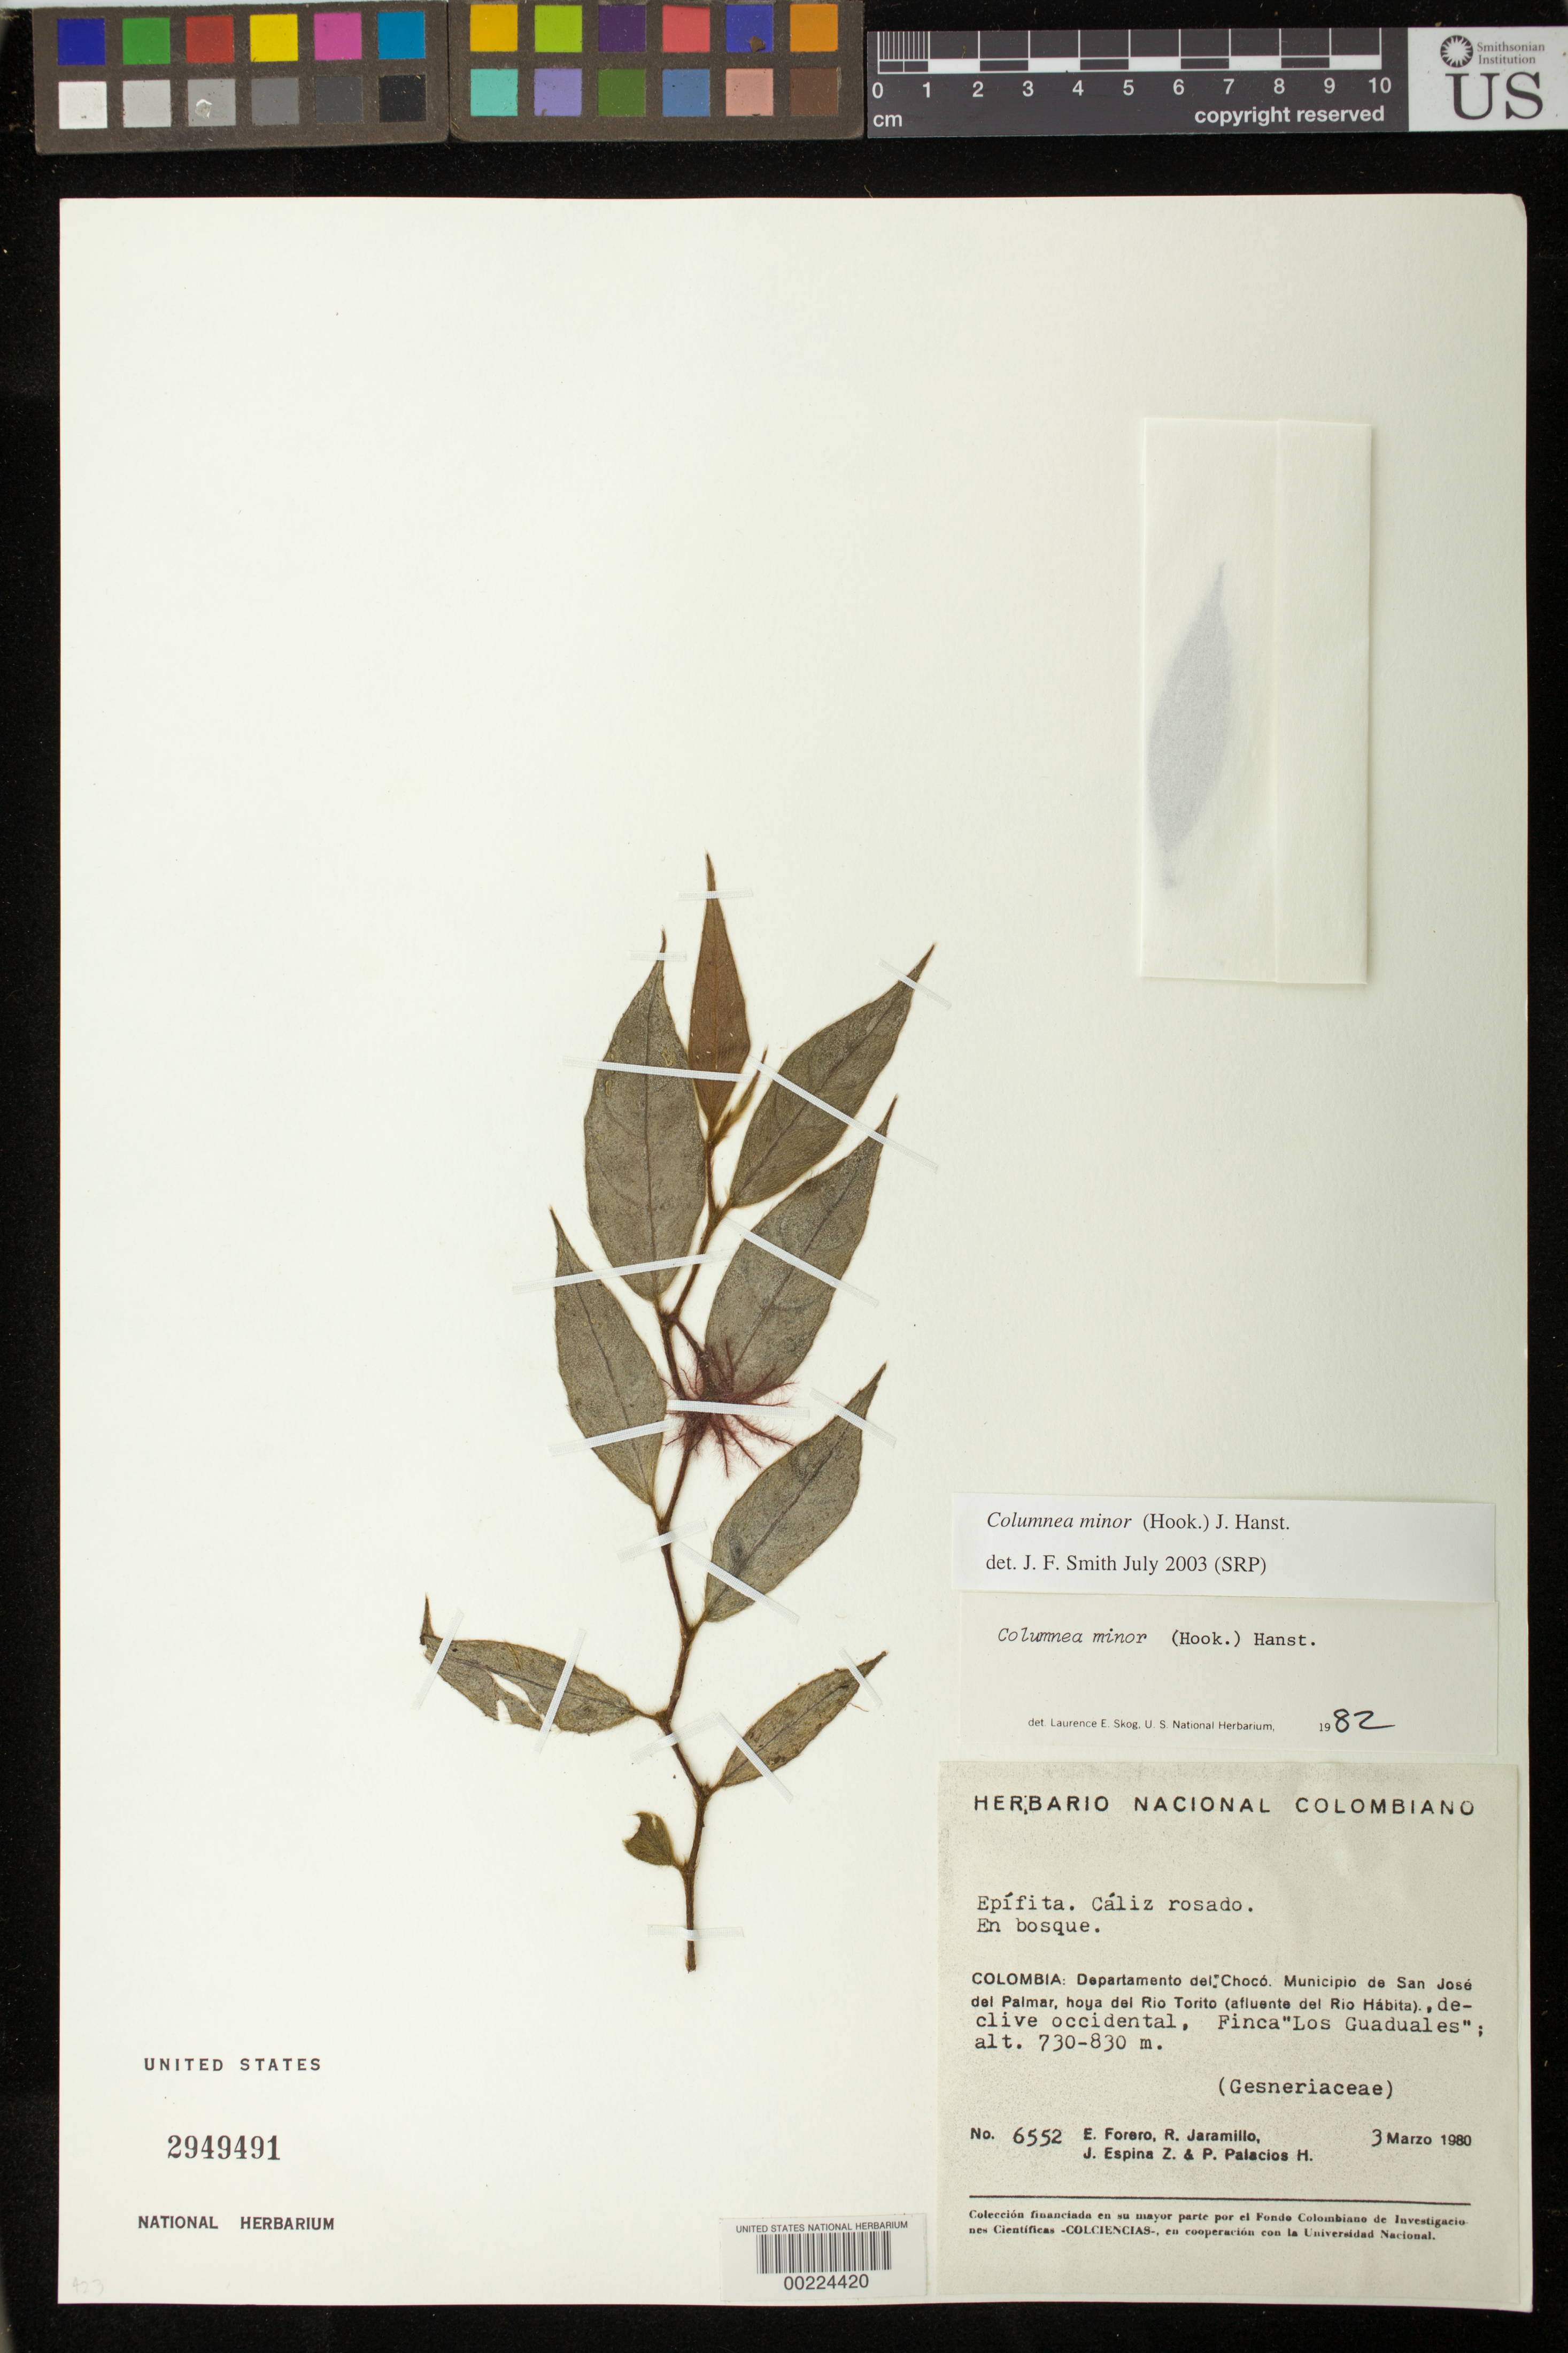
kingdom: Plantae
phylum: Tracheophyta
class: Magnoliopsida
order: Lamiales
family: Gesneriaceae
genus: Columnea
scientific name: Columnea minor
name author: (Hook.) Hanst.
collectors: E. Forero, R. Jaramillo M., J. Espina Z. & P. Palacios H.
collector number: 6552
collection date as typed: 03 Mar 1980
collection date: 1980-03-03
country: Colombia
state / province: Chocó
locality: Mun. of San Jose del Palmar, valley of Rio Torito (tributary of Rio Habita), western slope, Finca "Los Guaduales"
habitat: In forest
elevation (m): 730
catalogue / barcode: US 2949491